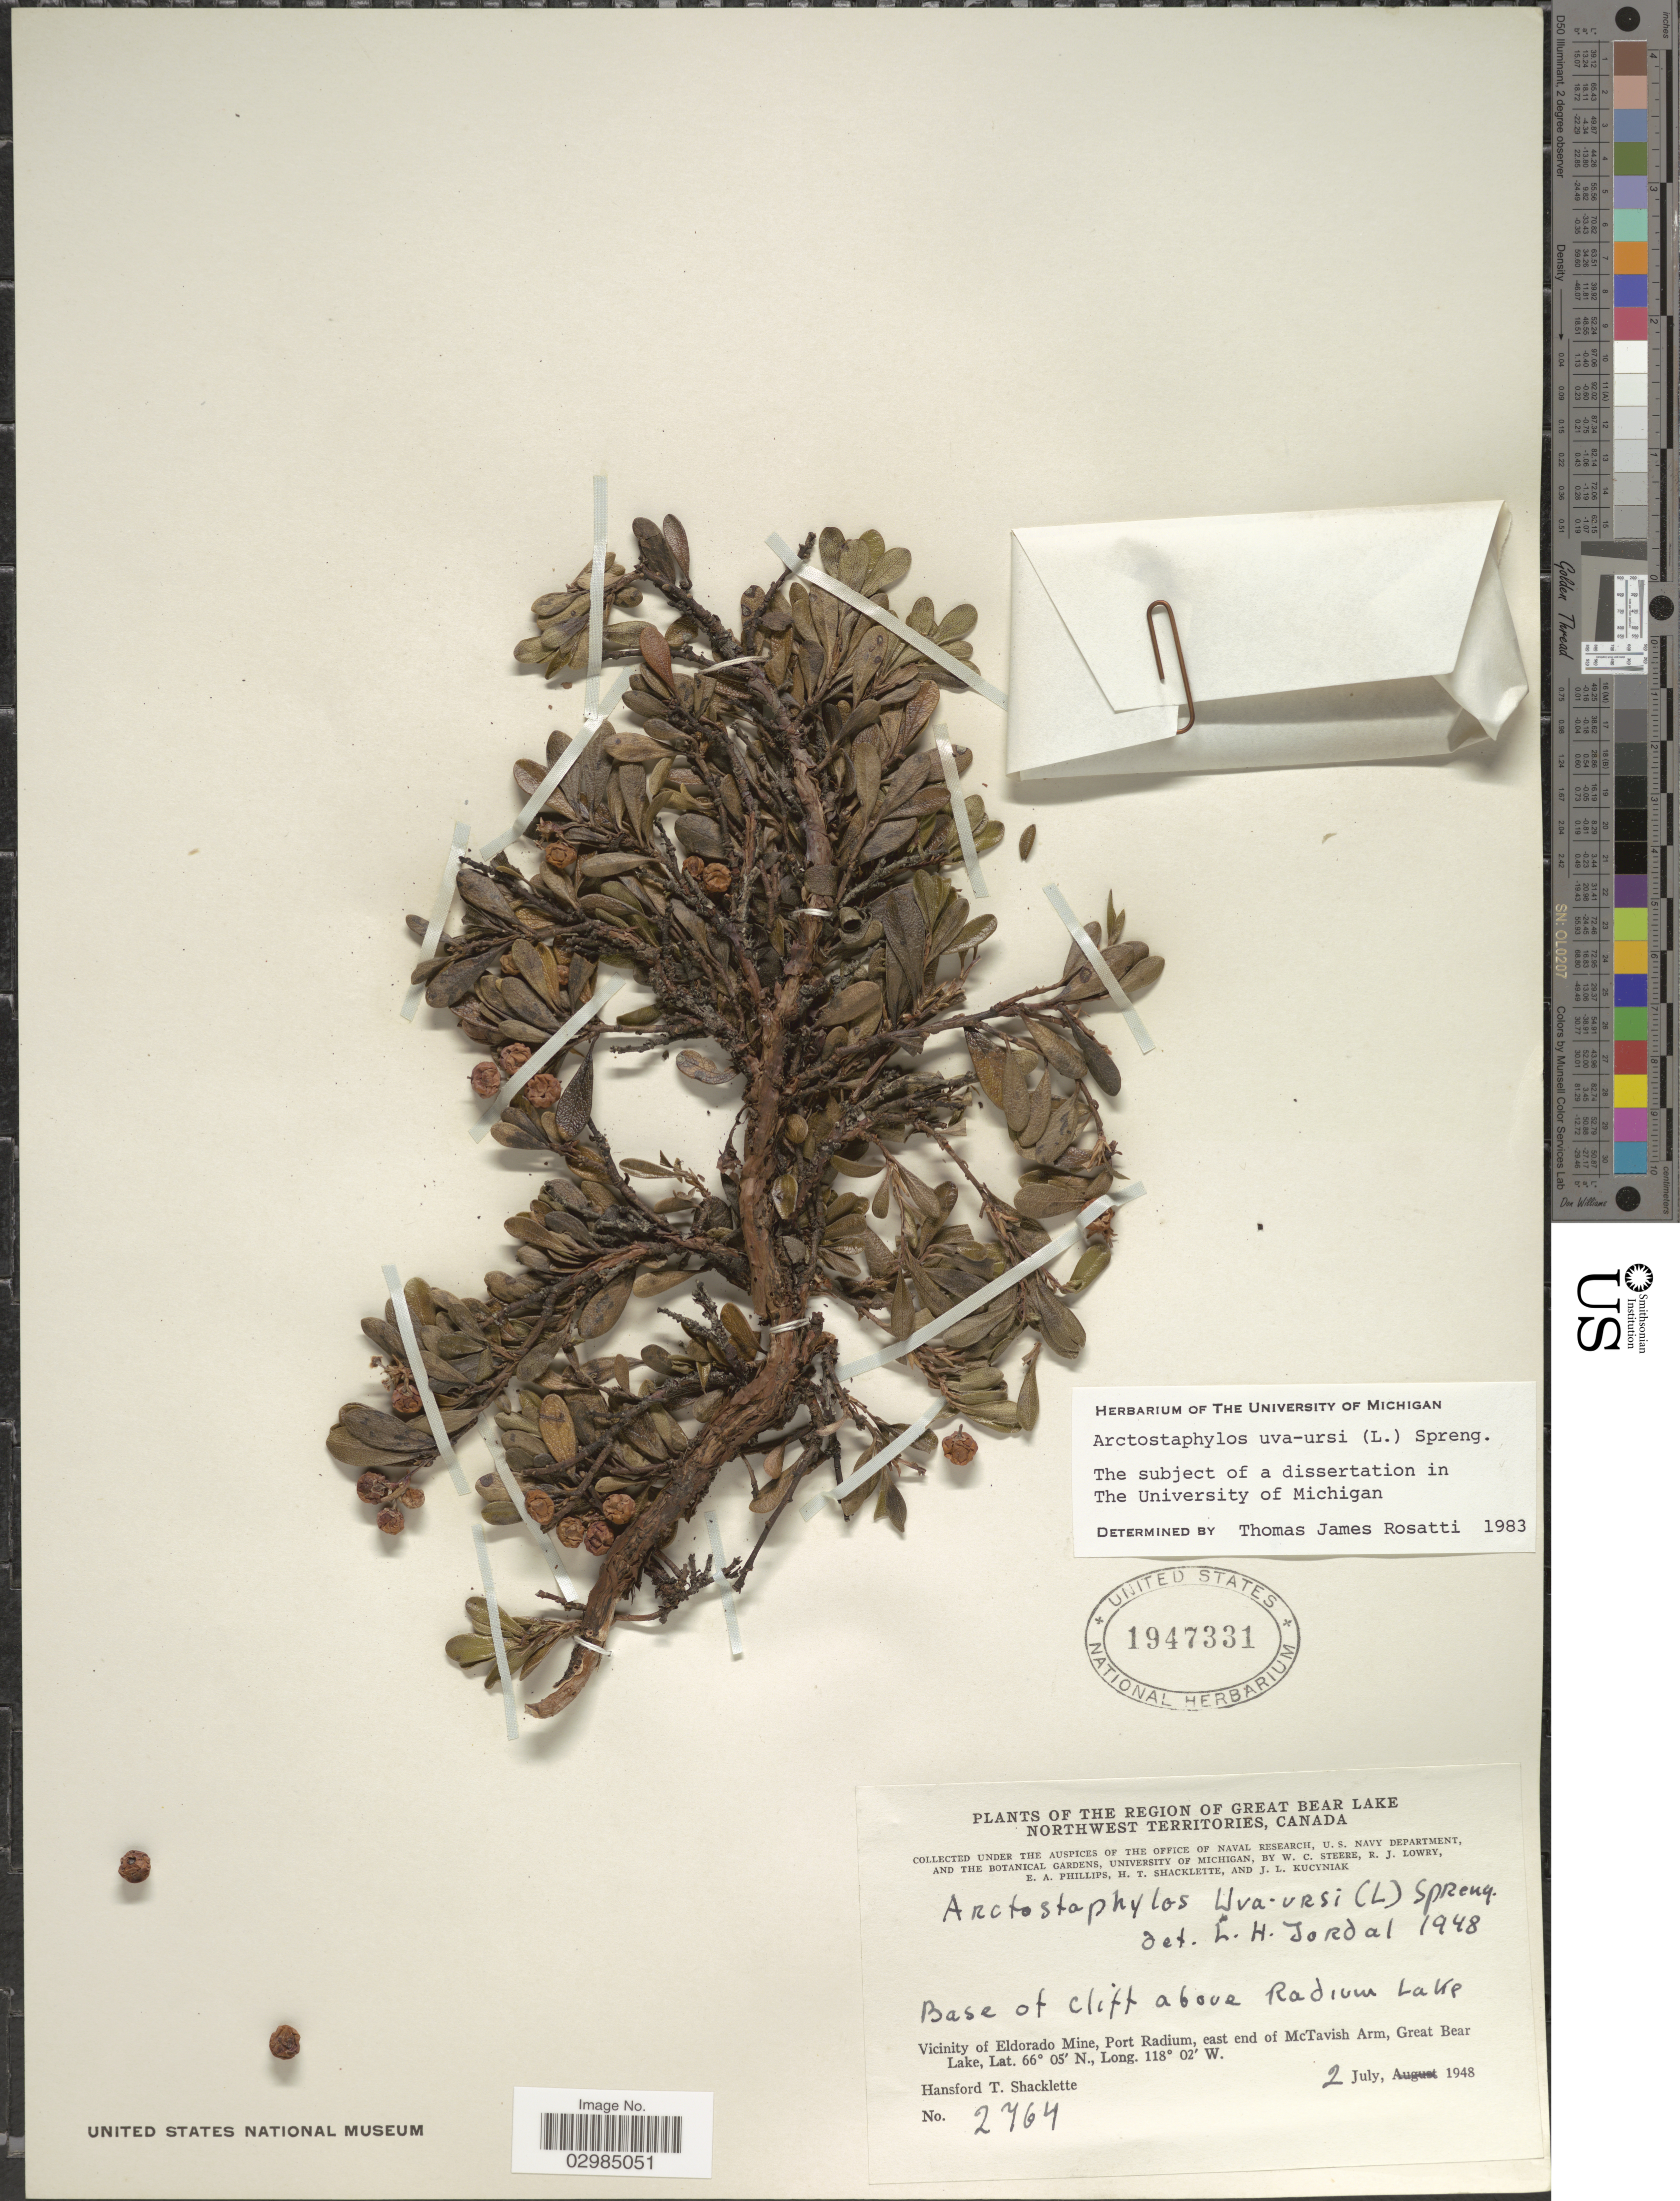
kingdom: Plantae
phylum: Tracheophyta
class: Magnoliopsida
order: Ericales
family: Ericaceae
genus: Arctostaphylos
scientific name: Arctostaphylos uva-ursi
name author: (L.) Spreng.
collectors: H. Shacklette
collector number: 2764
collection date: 1948-07-02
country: Canada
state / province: Northwest Territories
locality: The Region of the Great Bear Lake. Base of cliff above Radium Lake. Vicinity of Eldorado Mine, Port Radium, east end of McTavish Arm, Great Bear Lake.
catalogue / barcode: US 1947331